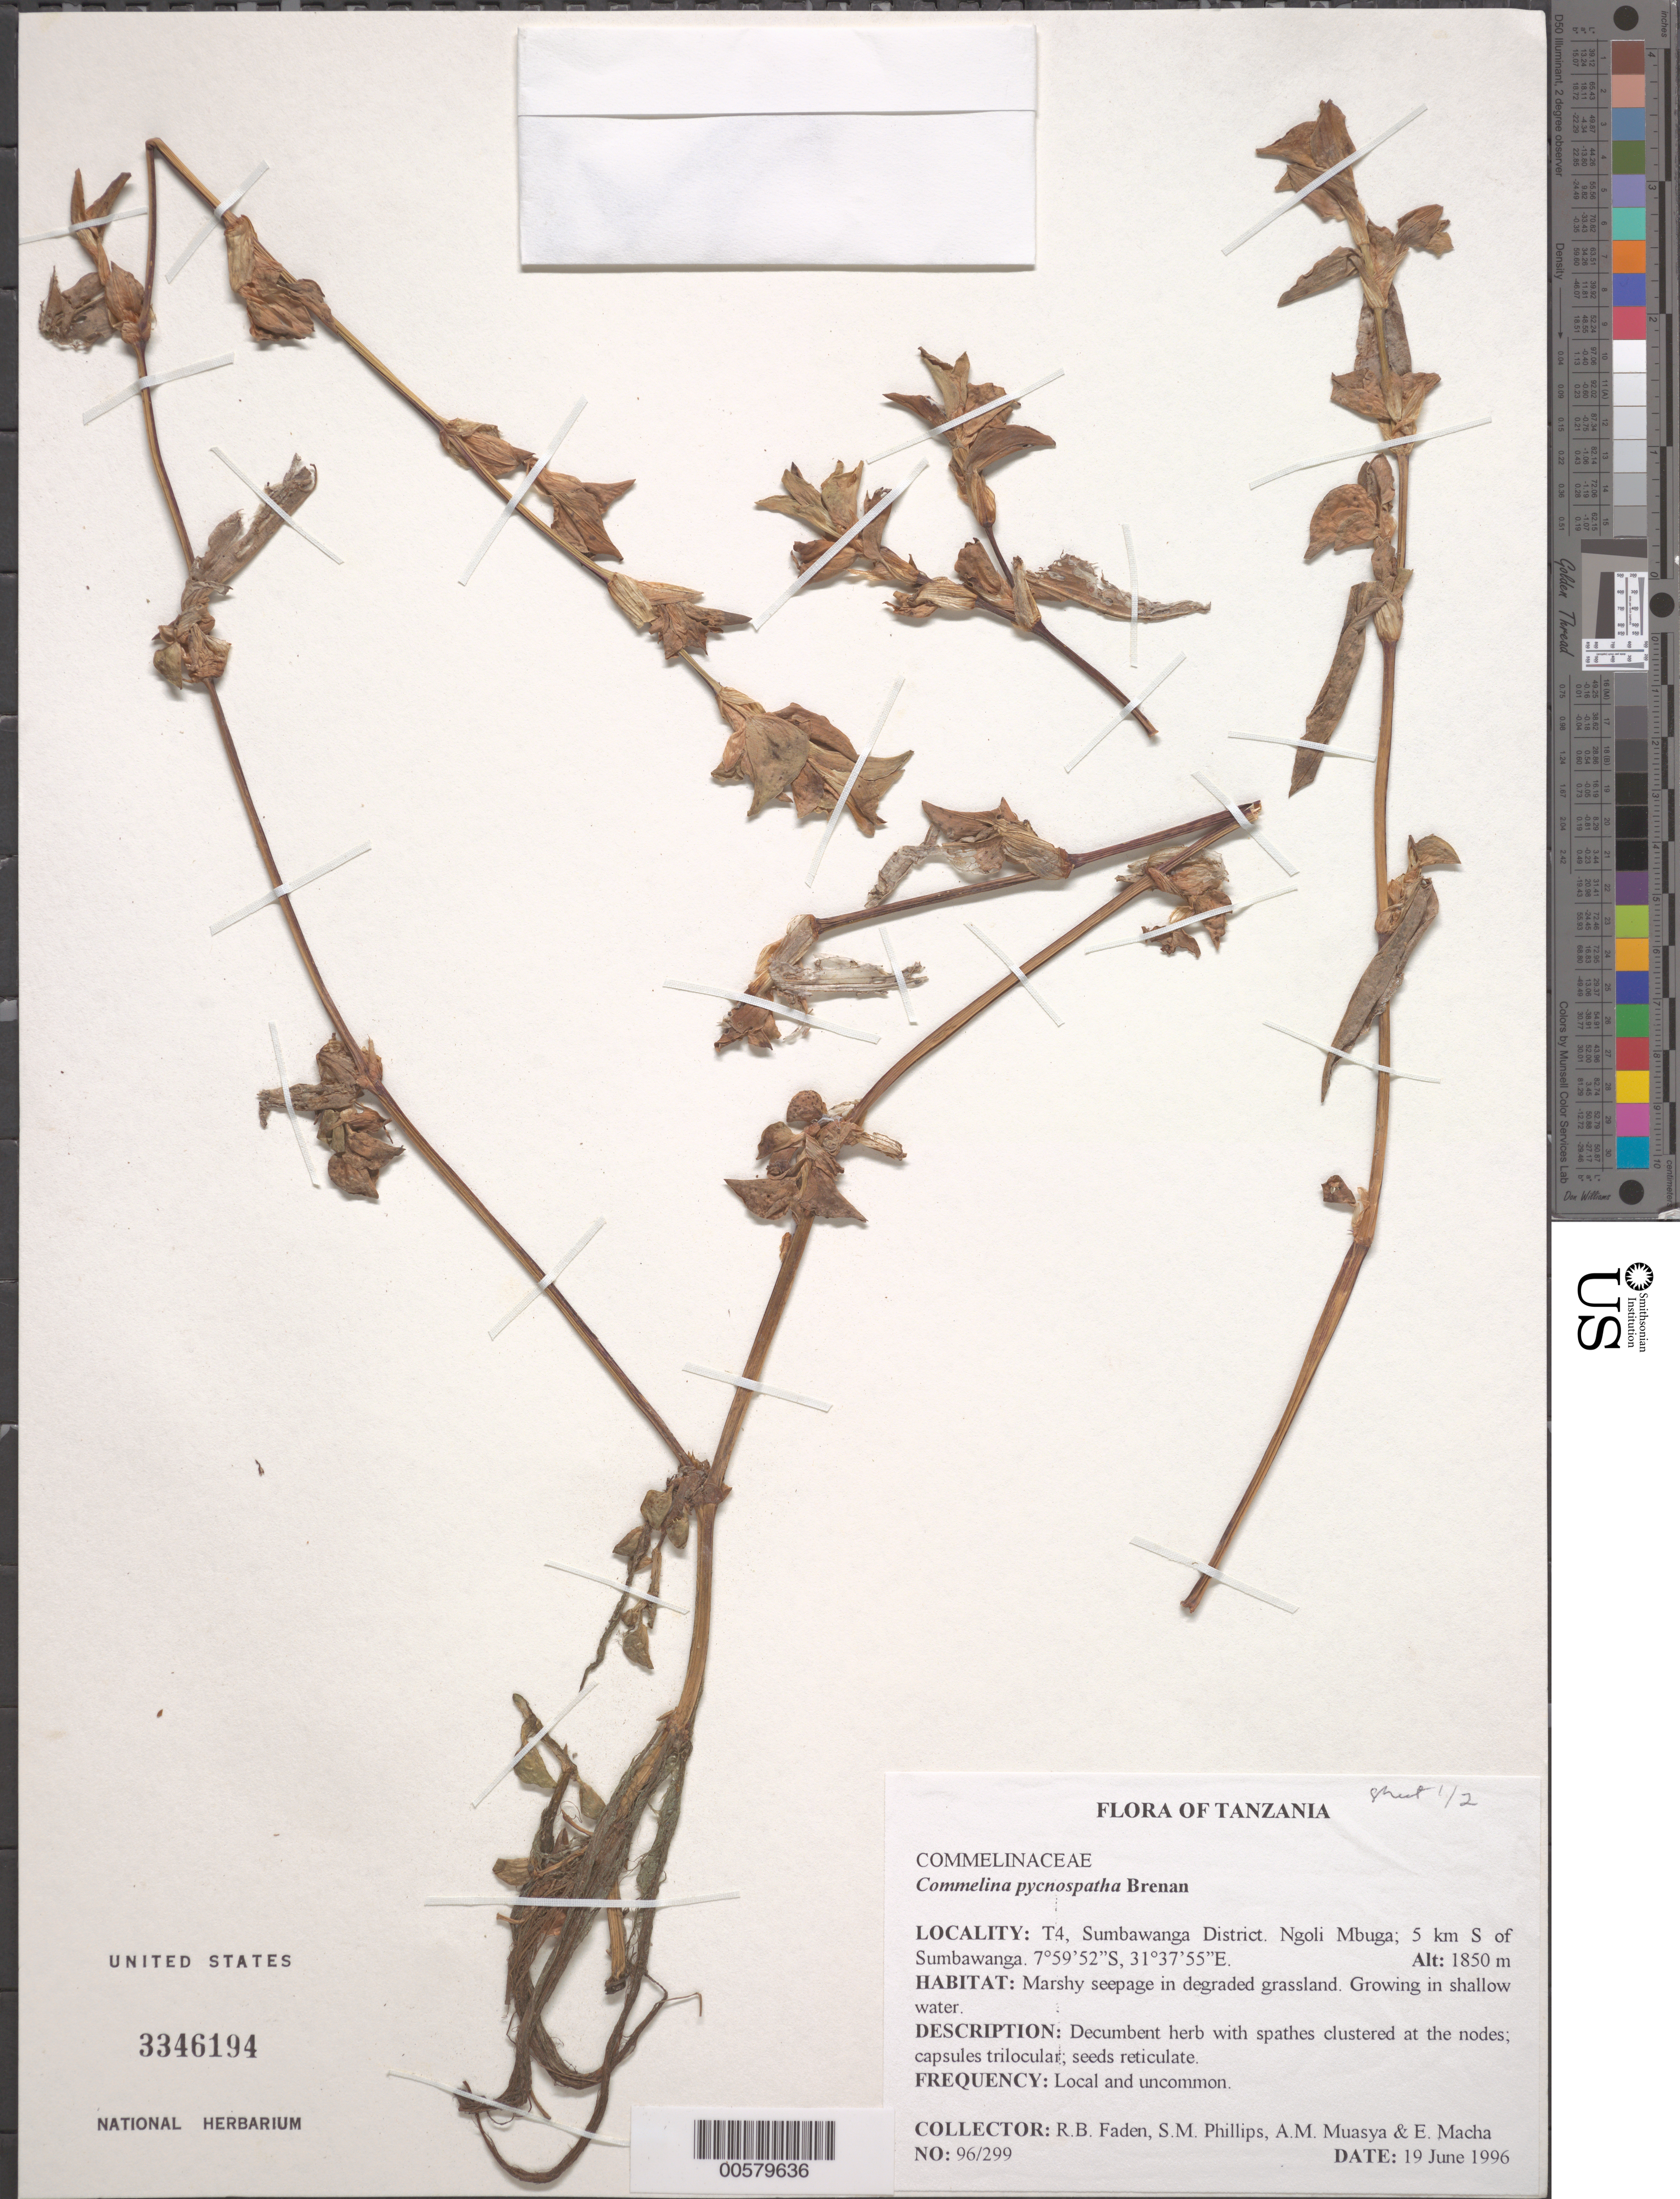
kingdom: Plantae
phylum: Tracheophyta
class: Liliopsida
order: Commelinales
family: Commelinaceae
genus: Commelina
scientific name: Commelina pycnospatha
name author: Brenan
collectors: R. B. Faden, S. M. Phillips, A. Muasya & E. Macha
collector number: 96/299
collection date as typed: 19 Jun 1996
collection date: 1996-06-19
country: Tanzania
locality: T4, sumbawanga dist., mbizi mts., fuzu hill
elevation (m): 1850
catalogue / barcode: US 3346194